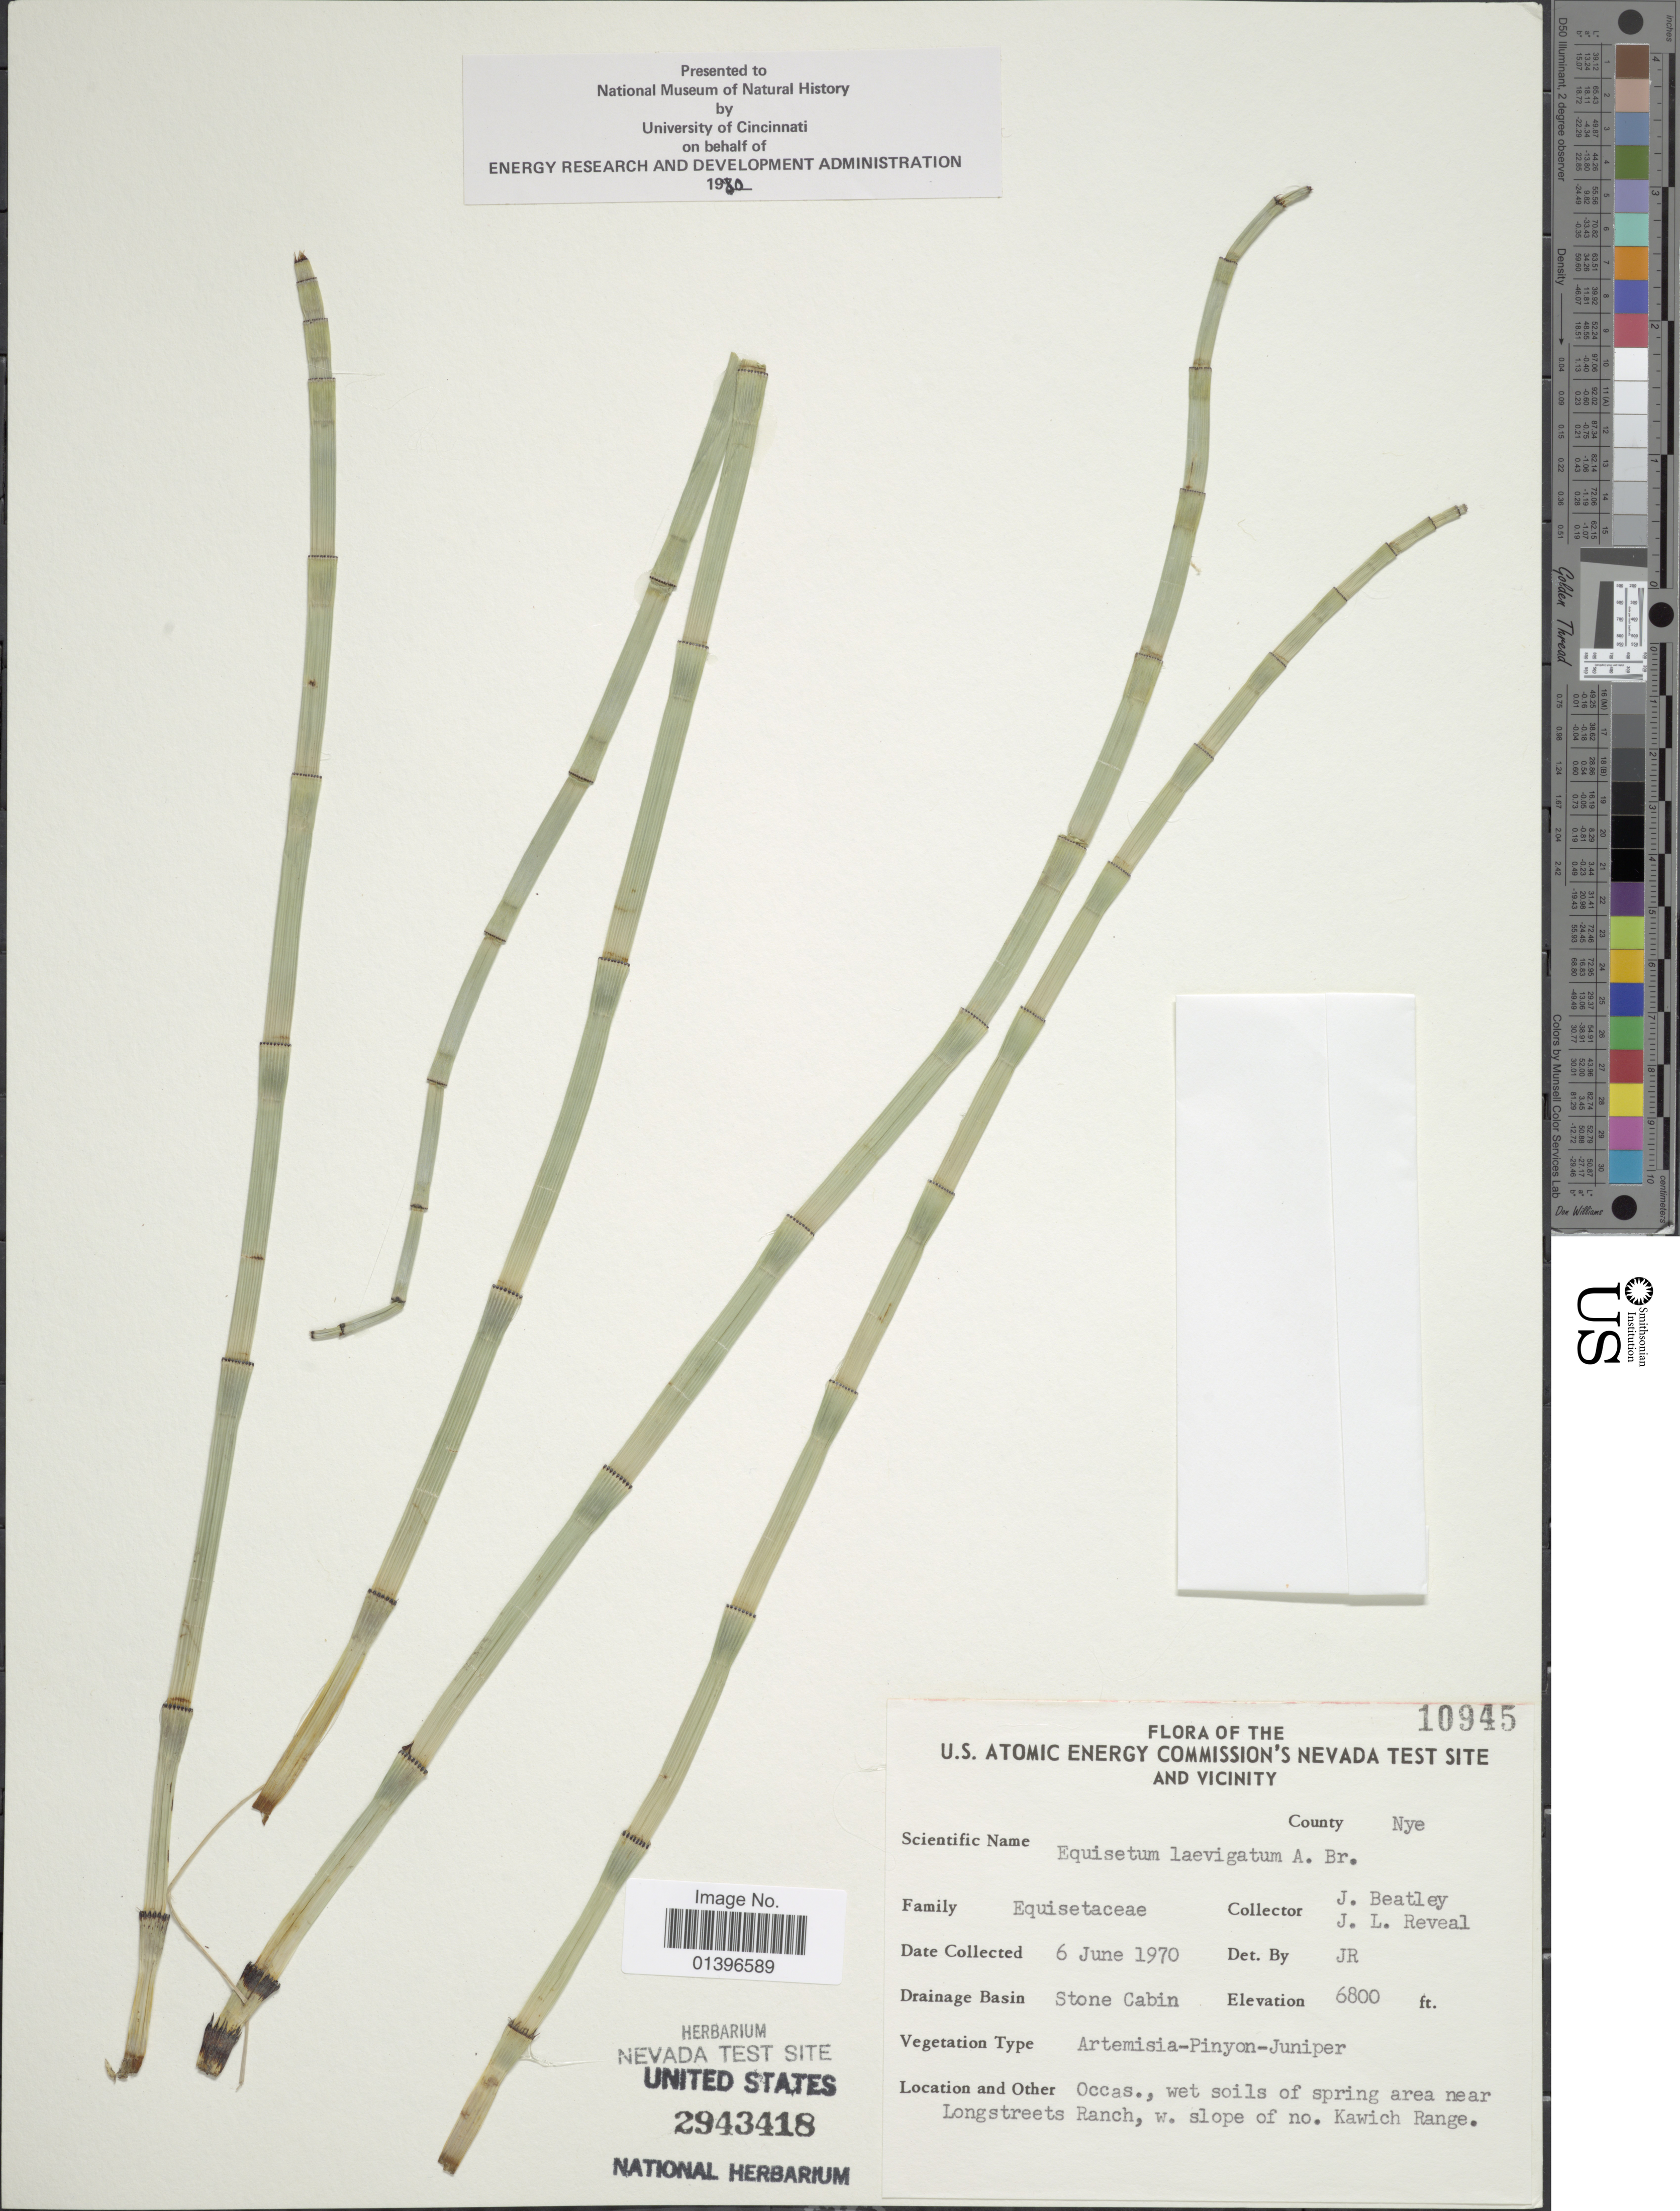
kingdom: Plantae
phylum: Tracheophyta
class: Polypodiopsida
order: Equisetales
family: Equisetaceae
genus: Equisetum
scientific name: Equisetum laevigatum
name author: A. Braun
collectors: J. C. Beatley & J. L. Reveal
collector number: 10945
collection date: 1970-06-06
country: United States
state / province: Nevada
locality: U.S. Atomic Energy Commission's Nevada Test Site and Vicinity. County Nye. Drainage Basin Stone Cabin. Occas., wet soils of spring area near Longstreets Ranch, w. slope of no. Kawich Range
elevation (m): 2073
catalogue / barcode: US 2943418